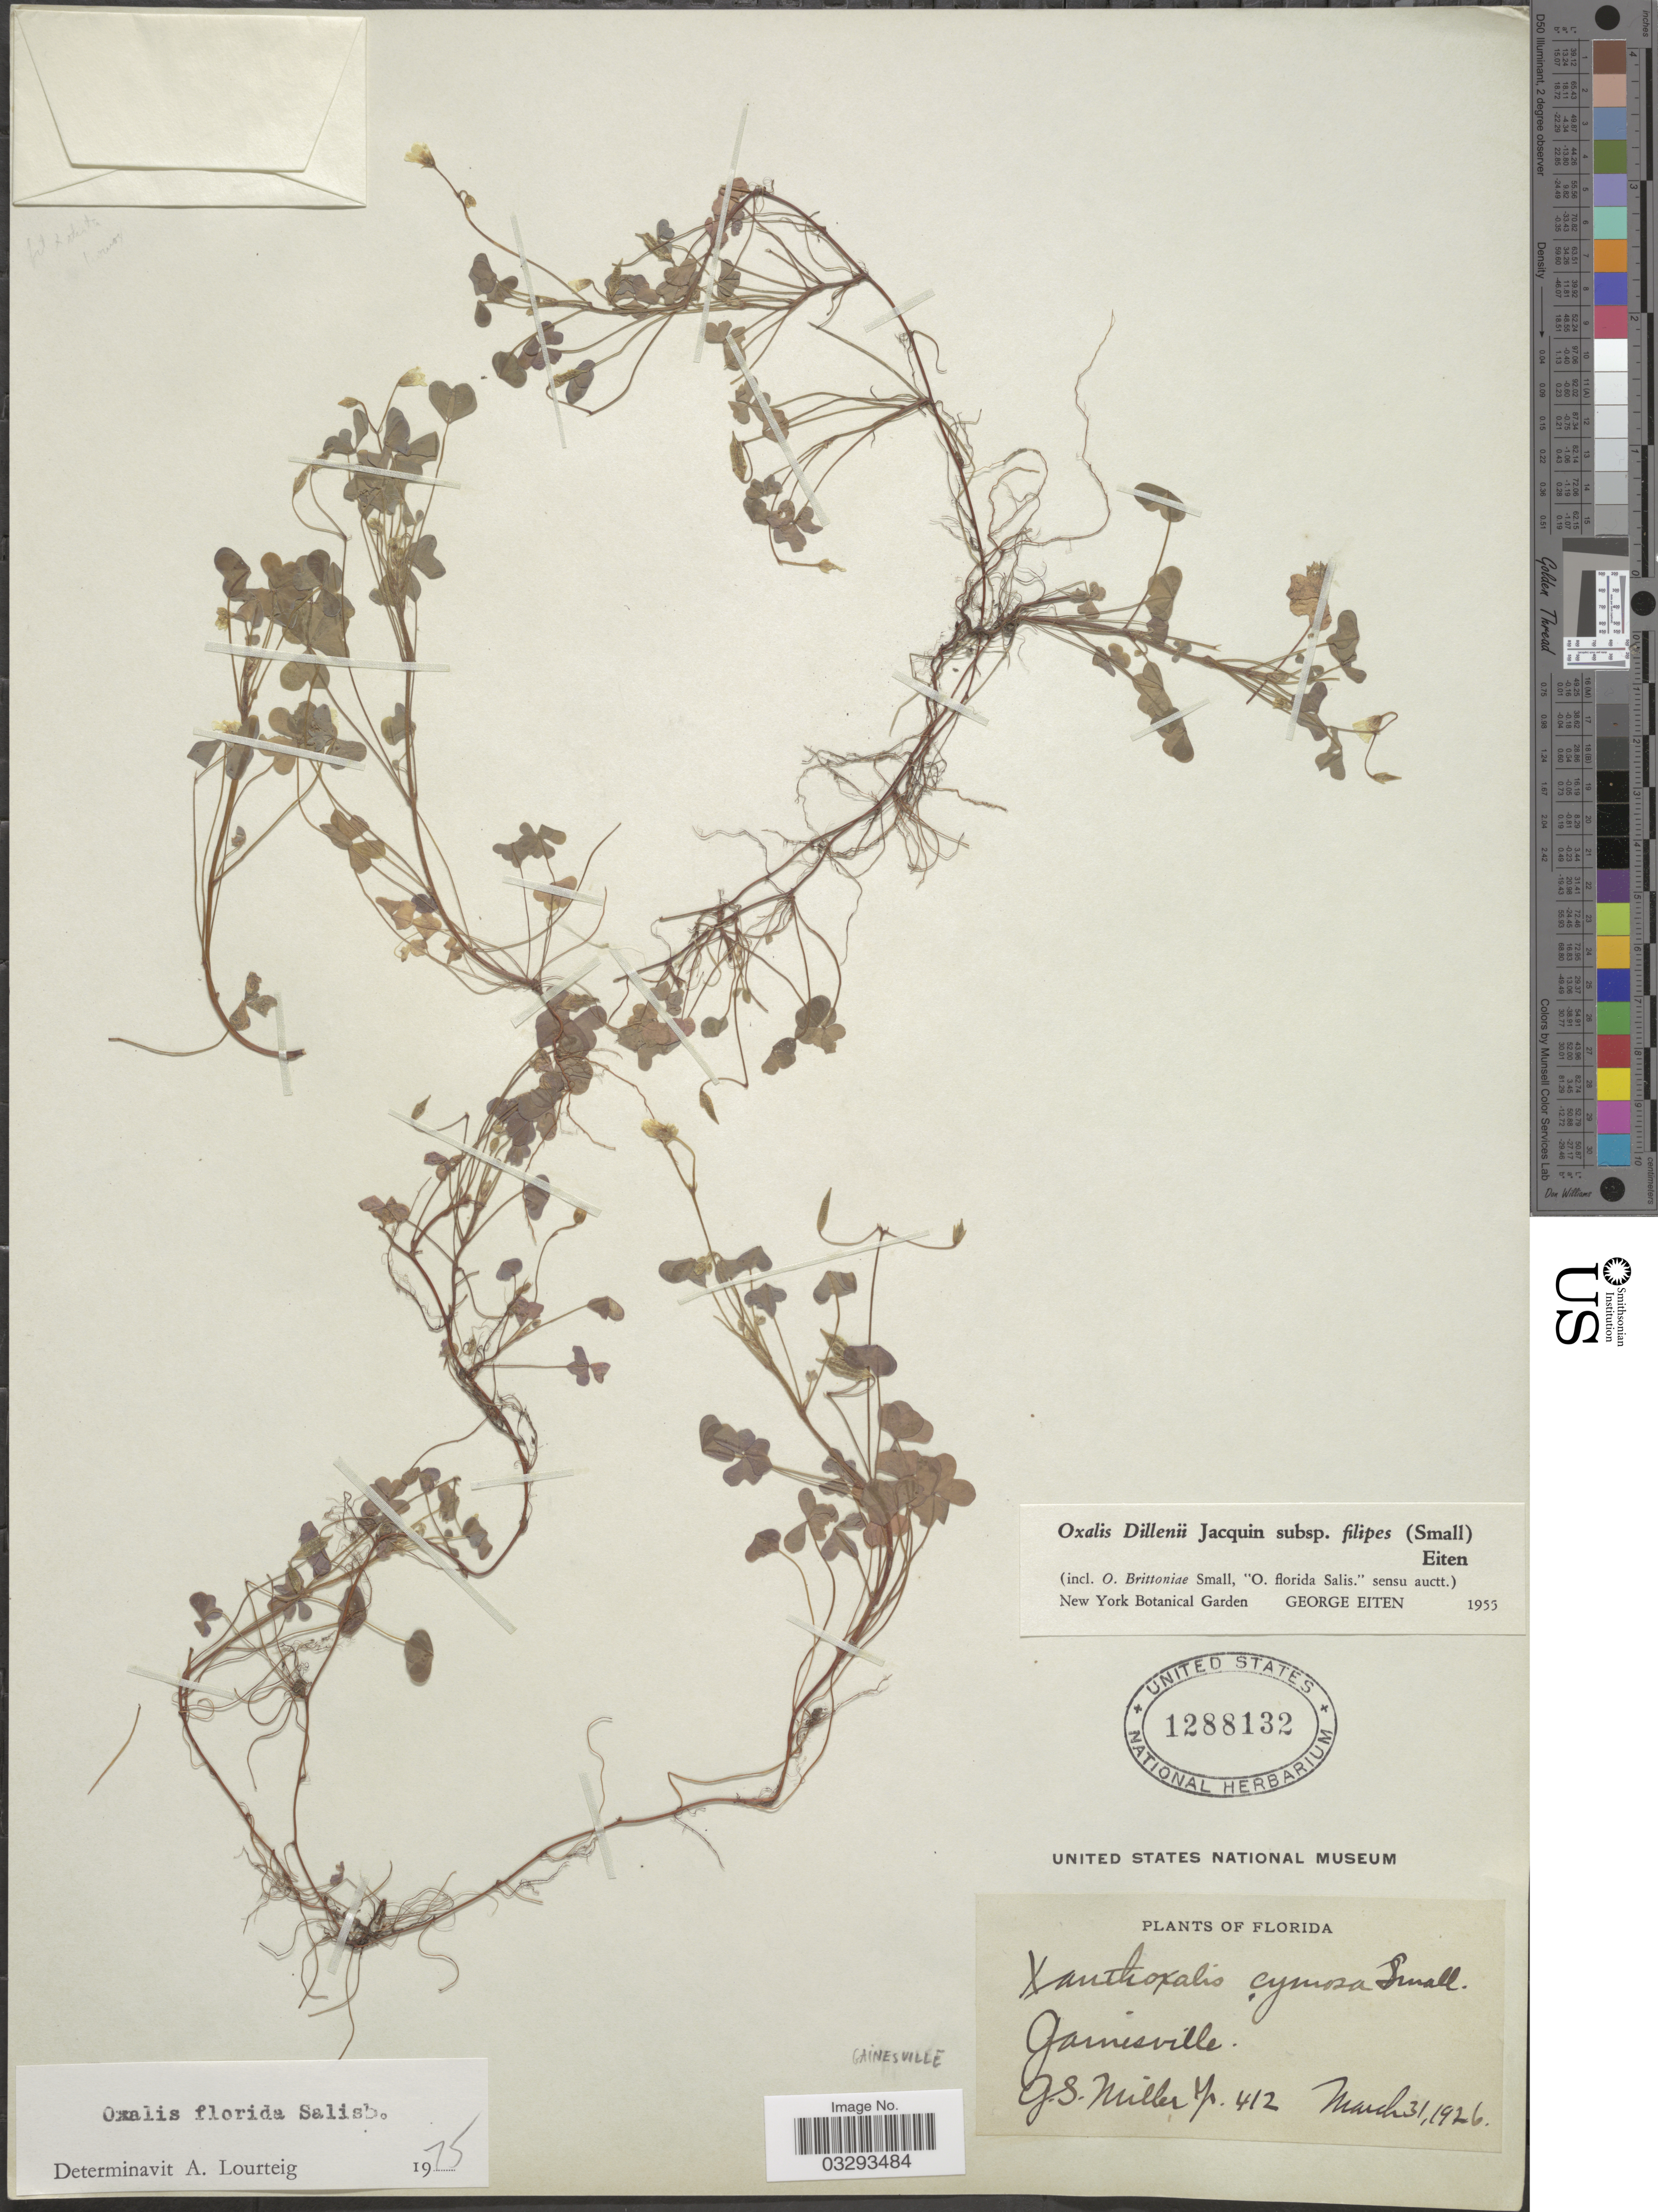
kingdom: Plantae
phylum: Tracheophyta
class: Magnoliopsida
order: Oxalidales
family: Oxalidaceae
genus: Oxalis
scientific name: Oxalis florida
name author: Salisb.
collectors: G. S. Miller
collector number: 412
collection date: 1926-03-31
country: United States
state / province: Florida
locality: Gainesville.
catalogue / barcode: US 1288132